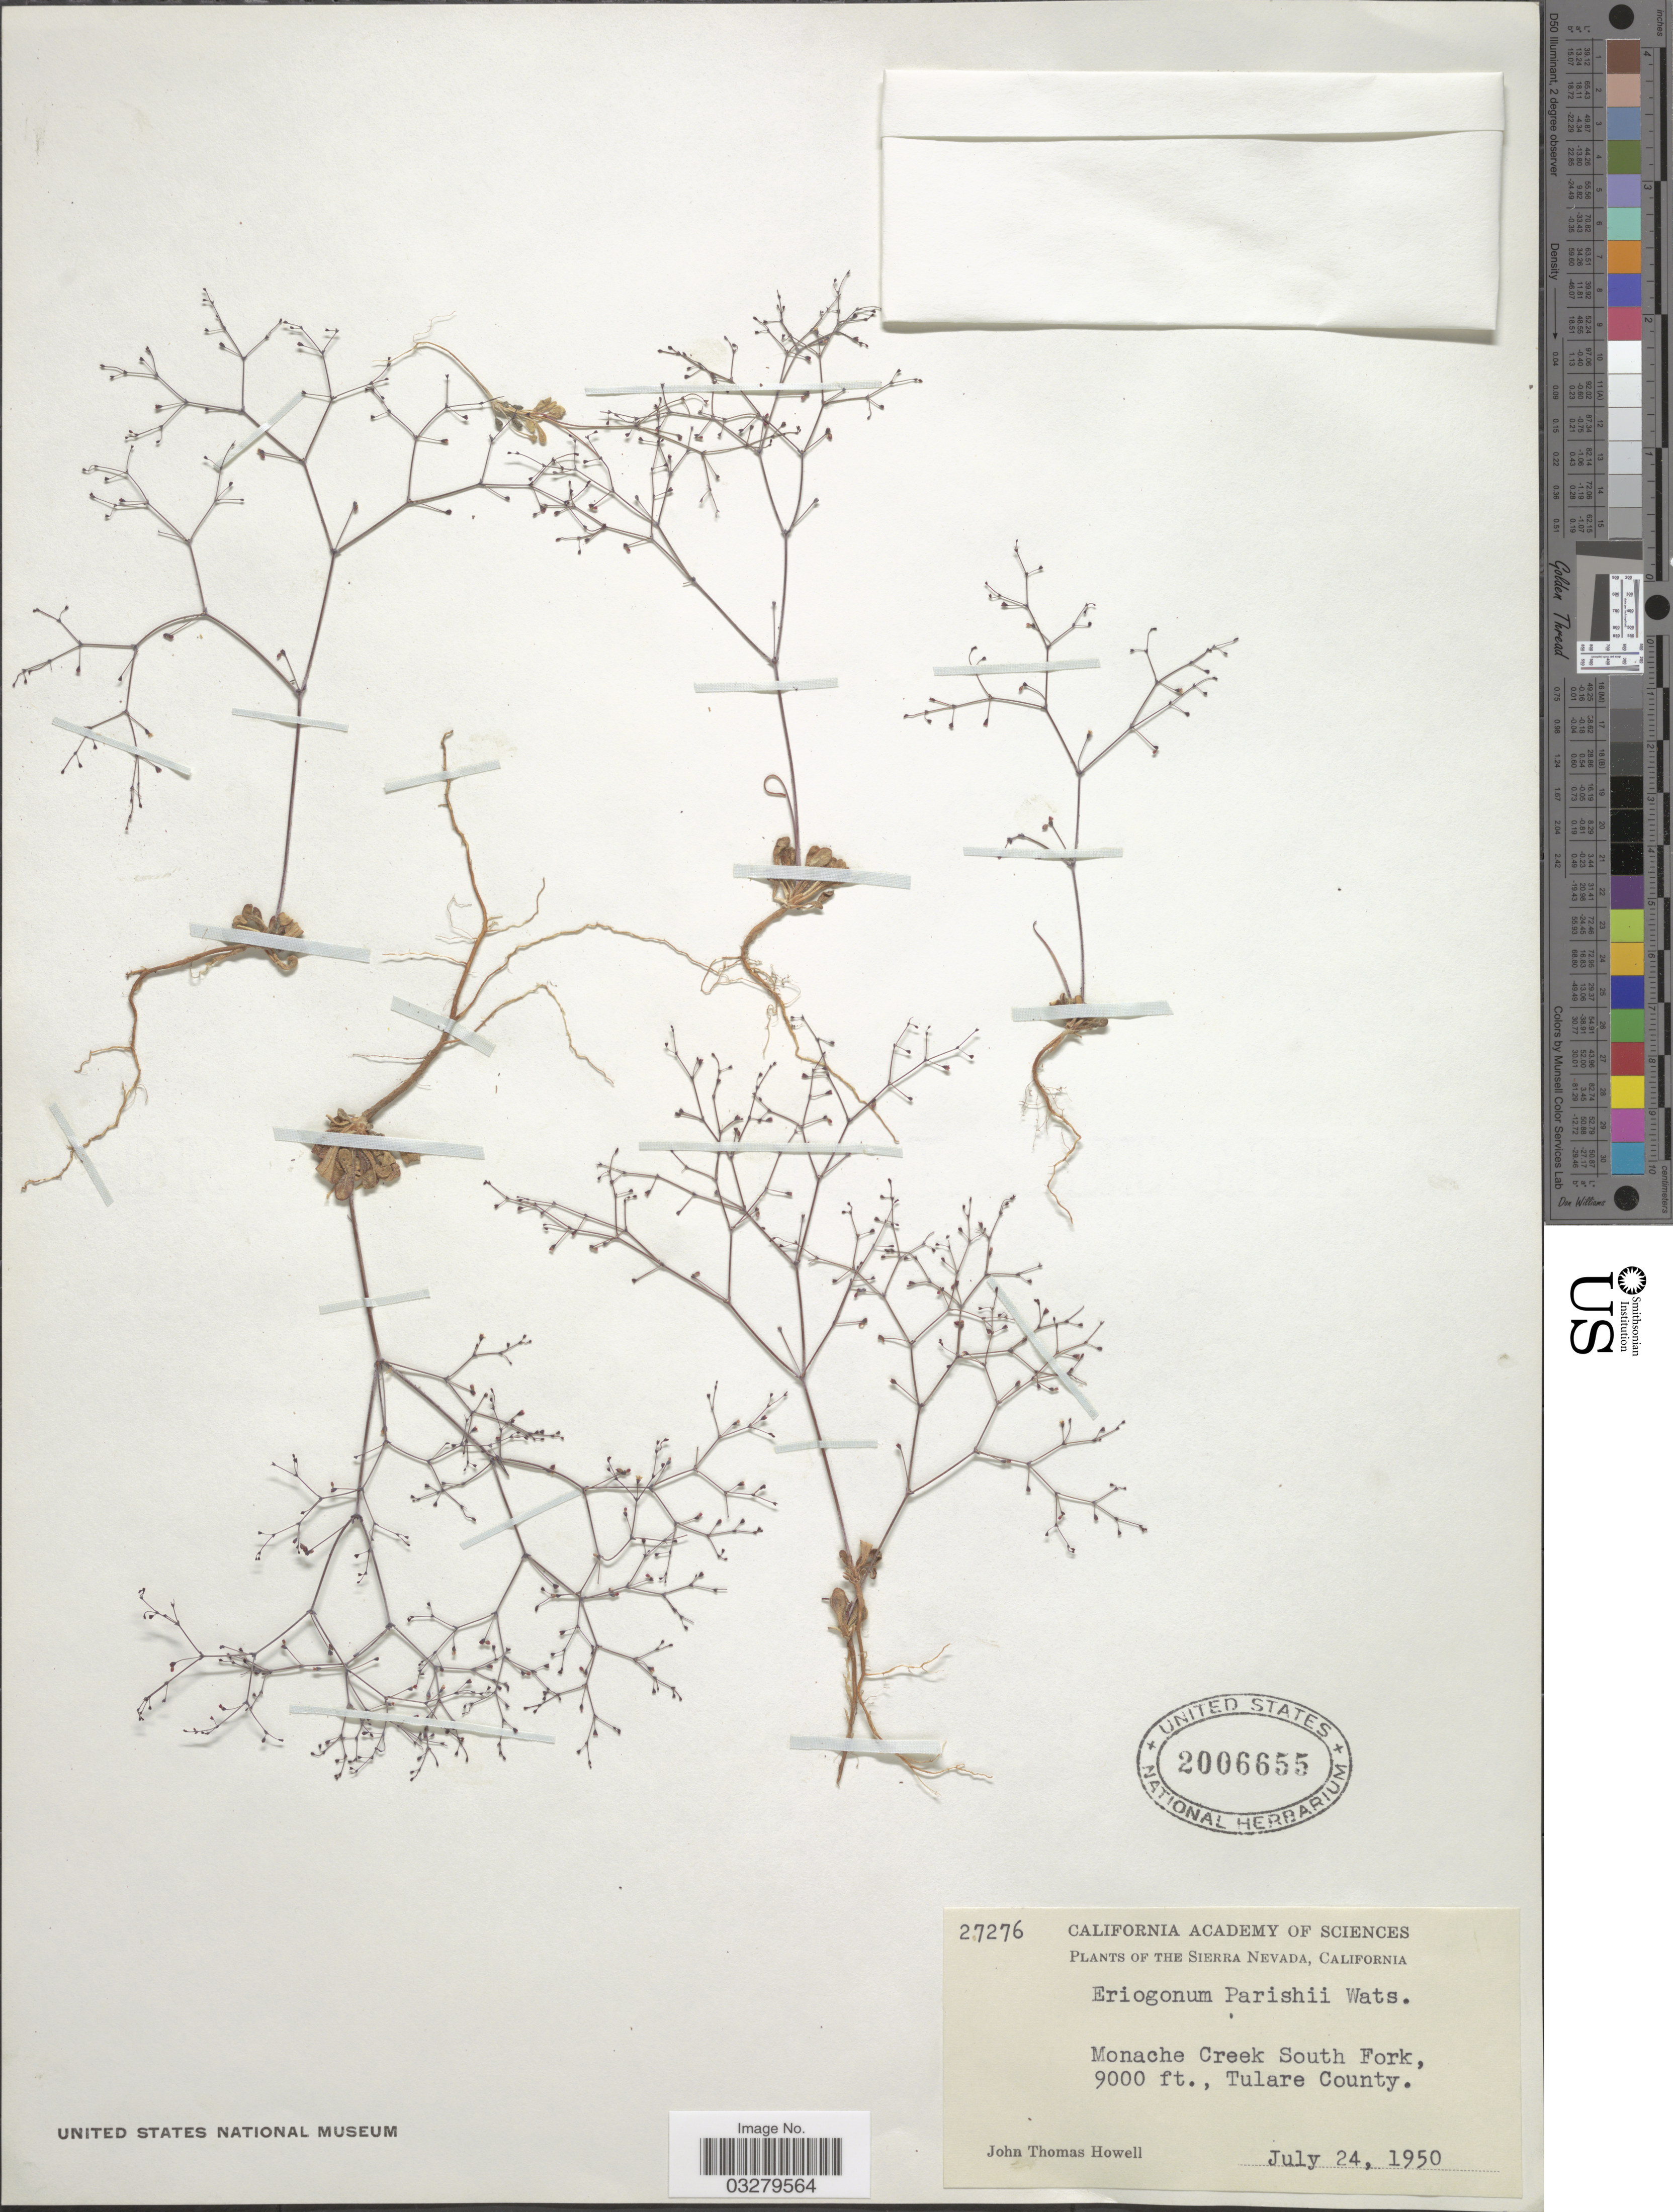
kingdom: Plantae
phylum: Tracheophyta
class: Magnoliopsida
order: Caryophyllales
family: Polygonaceae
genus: Eriogonum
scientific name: Eriogonum parishii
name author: S. Watson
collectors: J. T. Howell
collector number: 27276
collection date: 1950-07-24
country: United States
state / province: California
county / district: Tulare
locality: The Sierra Nevada. Monache Creek South Fork, Tulare County.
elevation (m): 2743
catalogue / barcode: US 2006655